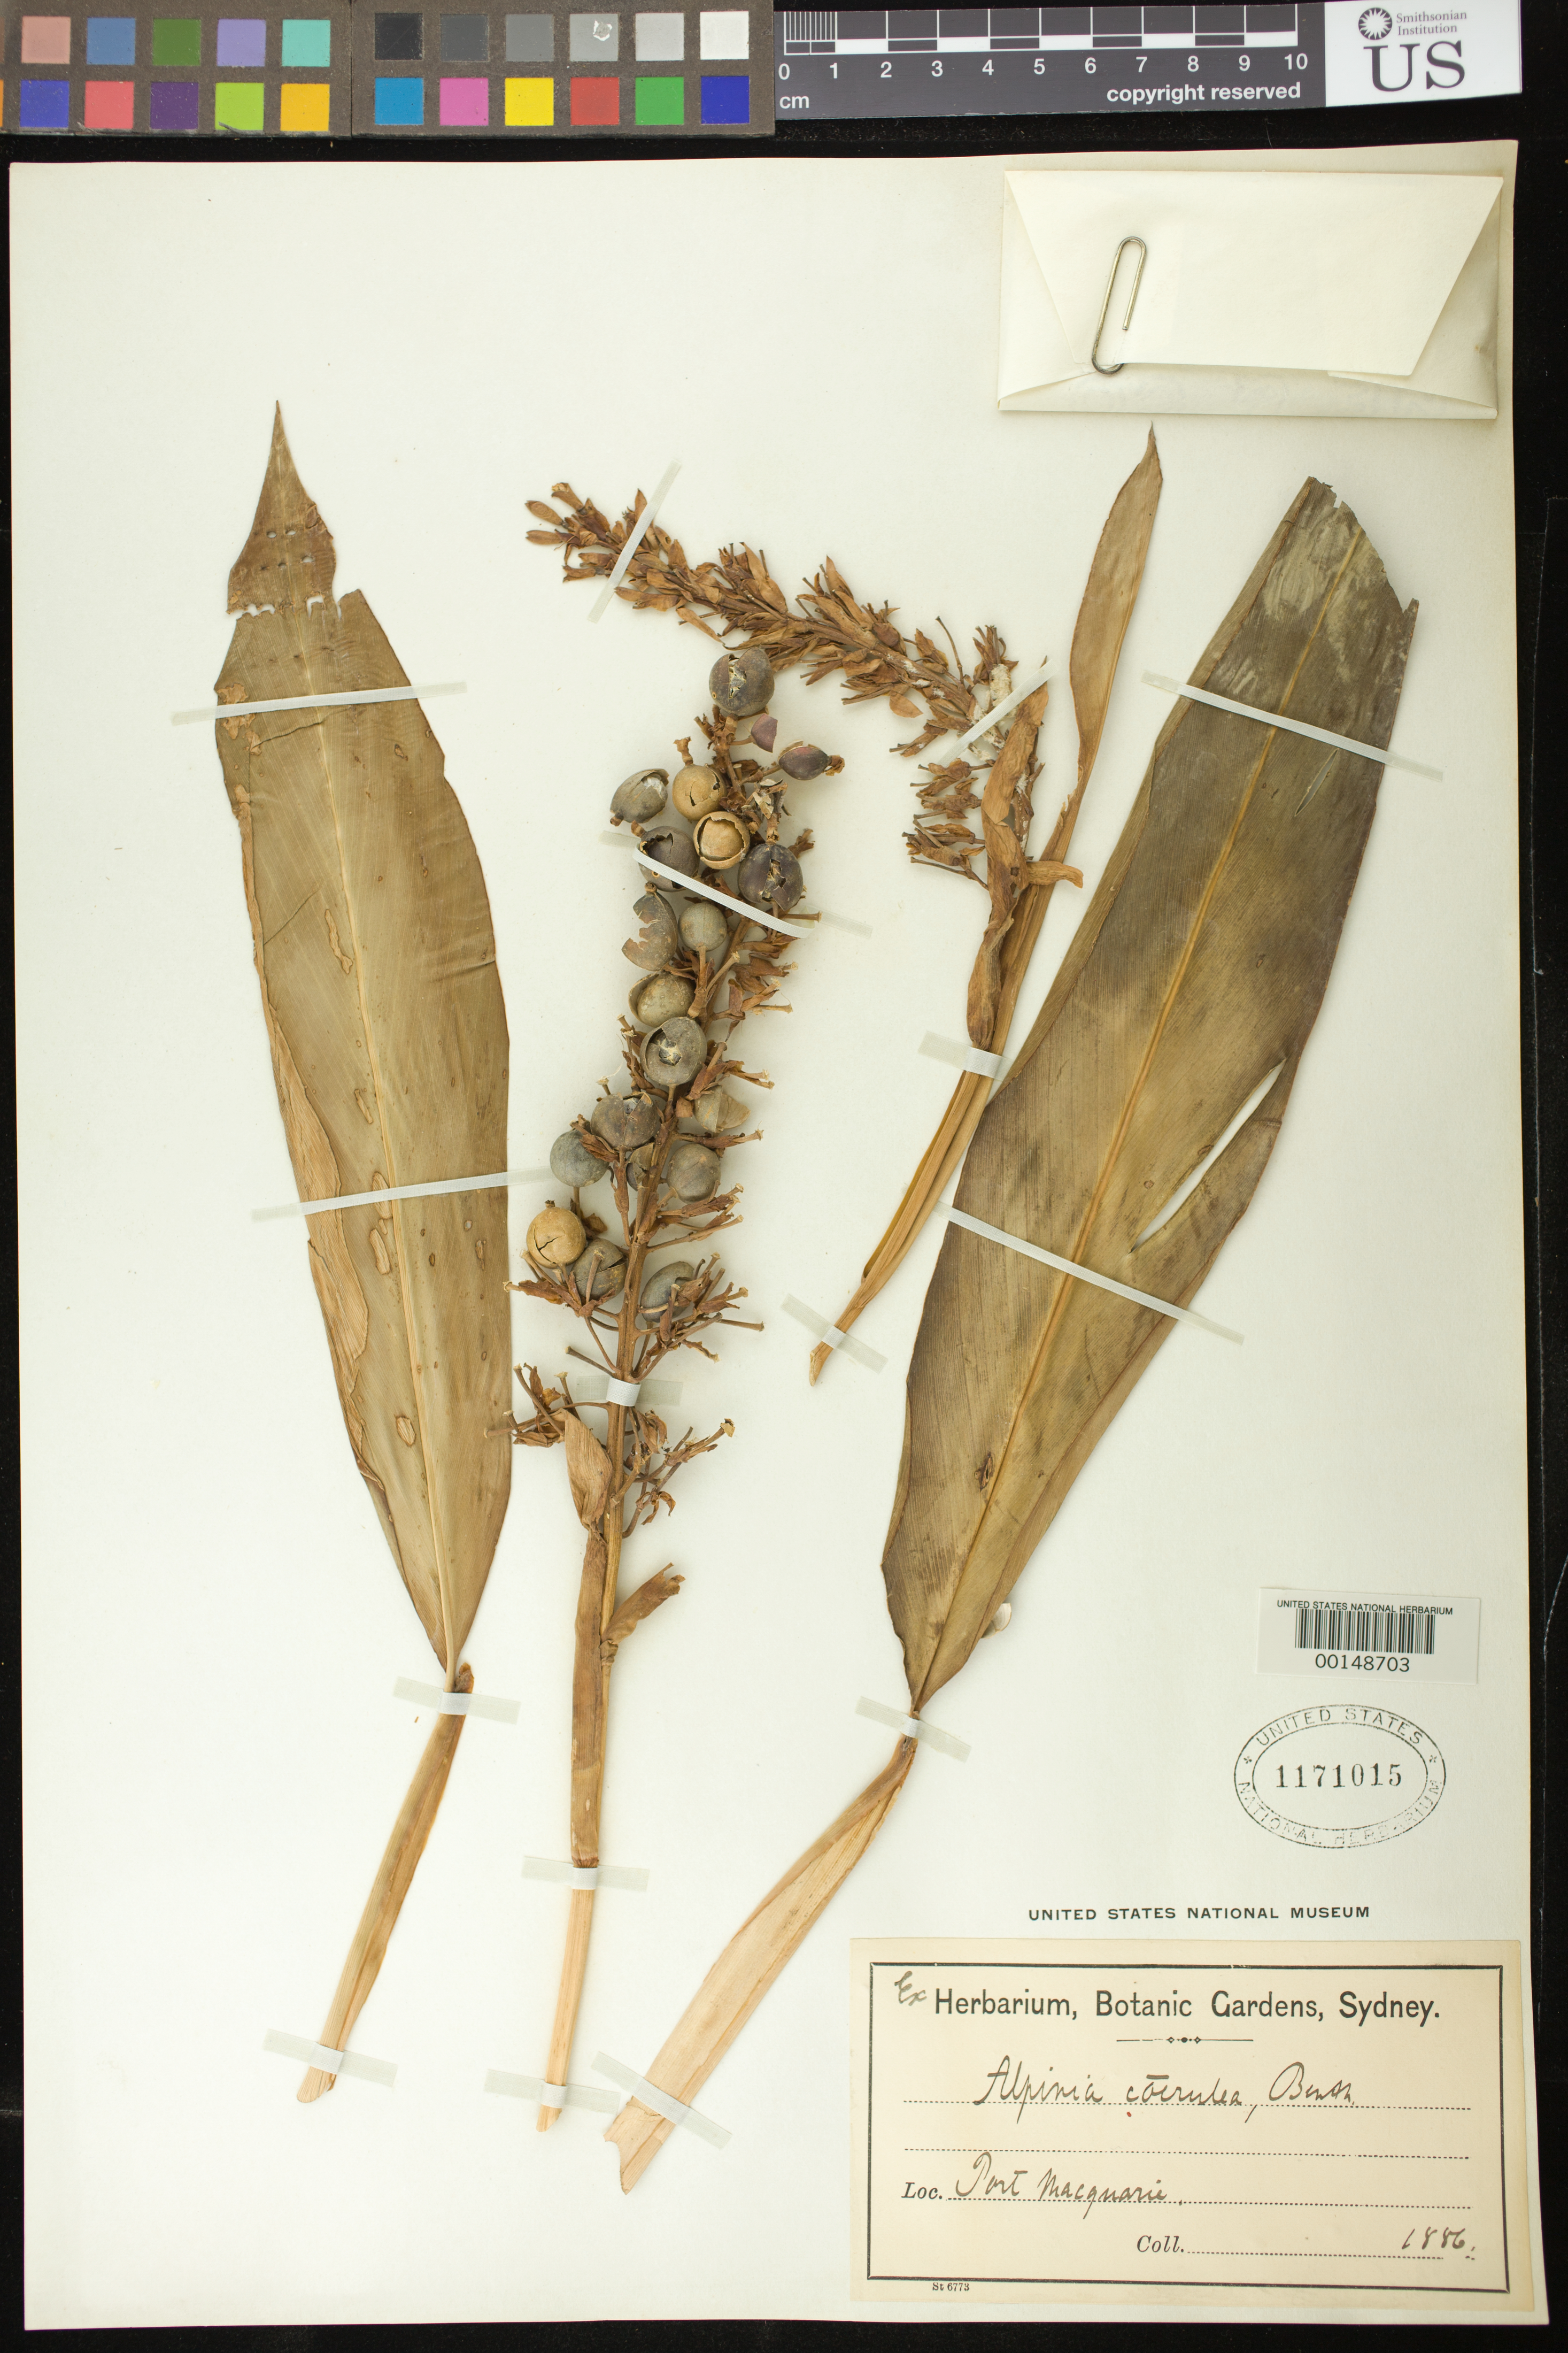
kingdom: Plantae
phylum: Tracheophyta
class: Liliopsida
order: Zingiberales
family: Zingiberaceae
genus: Alpinia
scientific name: Alpinia coerulea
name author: Benth.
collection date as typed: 1886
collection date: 1886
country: Australia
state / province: New South Wales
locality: Ft. macquarie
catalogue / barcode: US 1171015